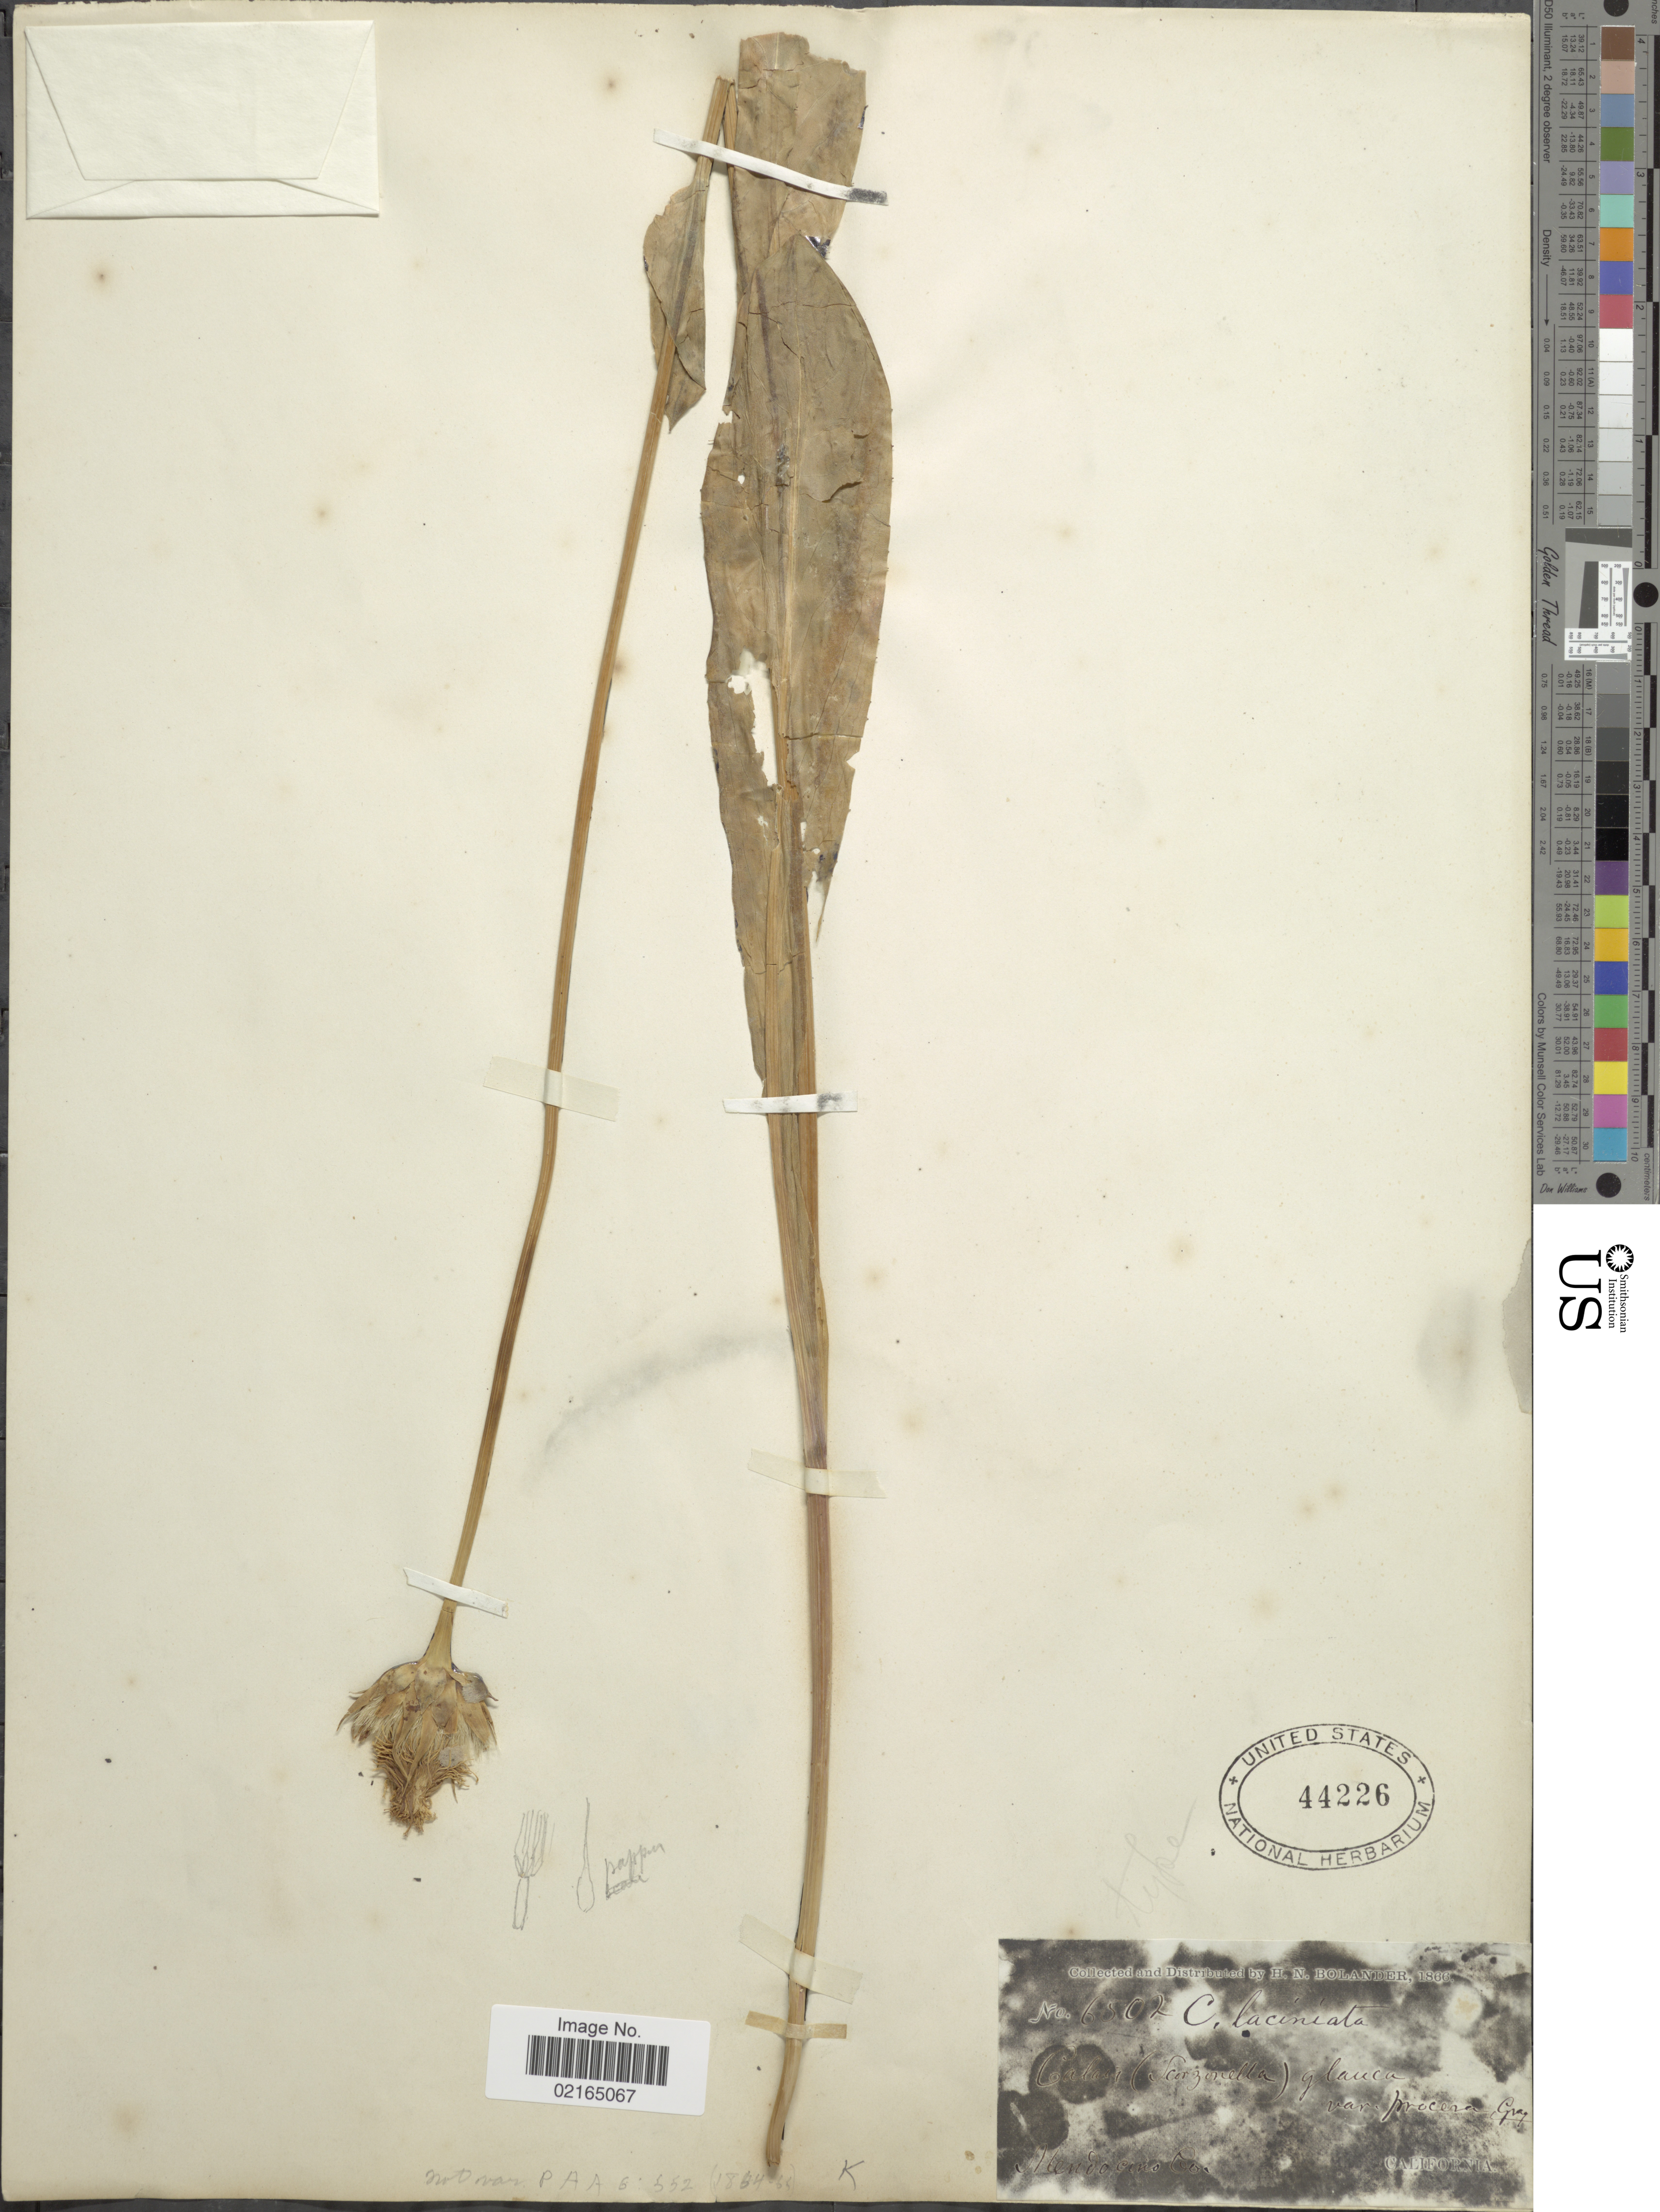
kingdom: Plantae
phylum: Tracheophyta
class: Magnoliopsida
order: Asterales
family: Asteraceae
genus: Microseris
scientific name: Microseris laciniata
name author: (Hook.) Sch. Bip.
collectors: H. Bolander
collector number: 6502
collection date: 1866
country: United States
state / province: California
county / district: Mendocino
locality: Mendocino Co.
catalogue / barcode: US 44226